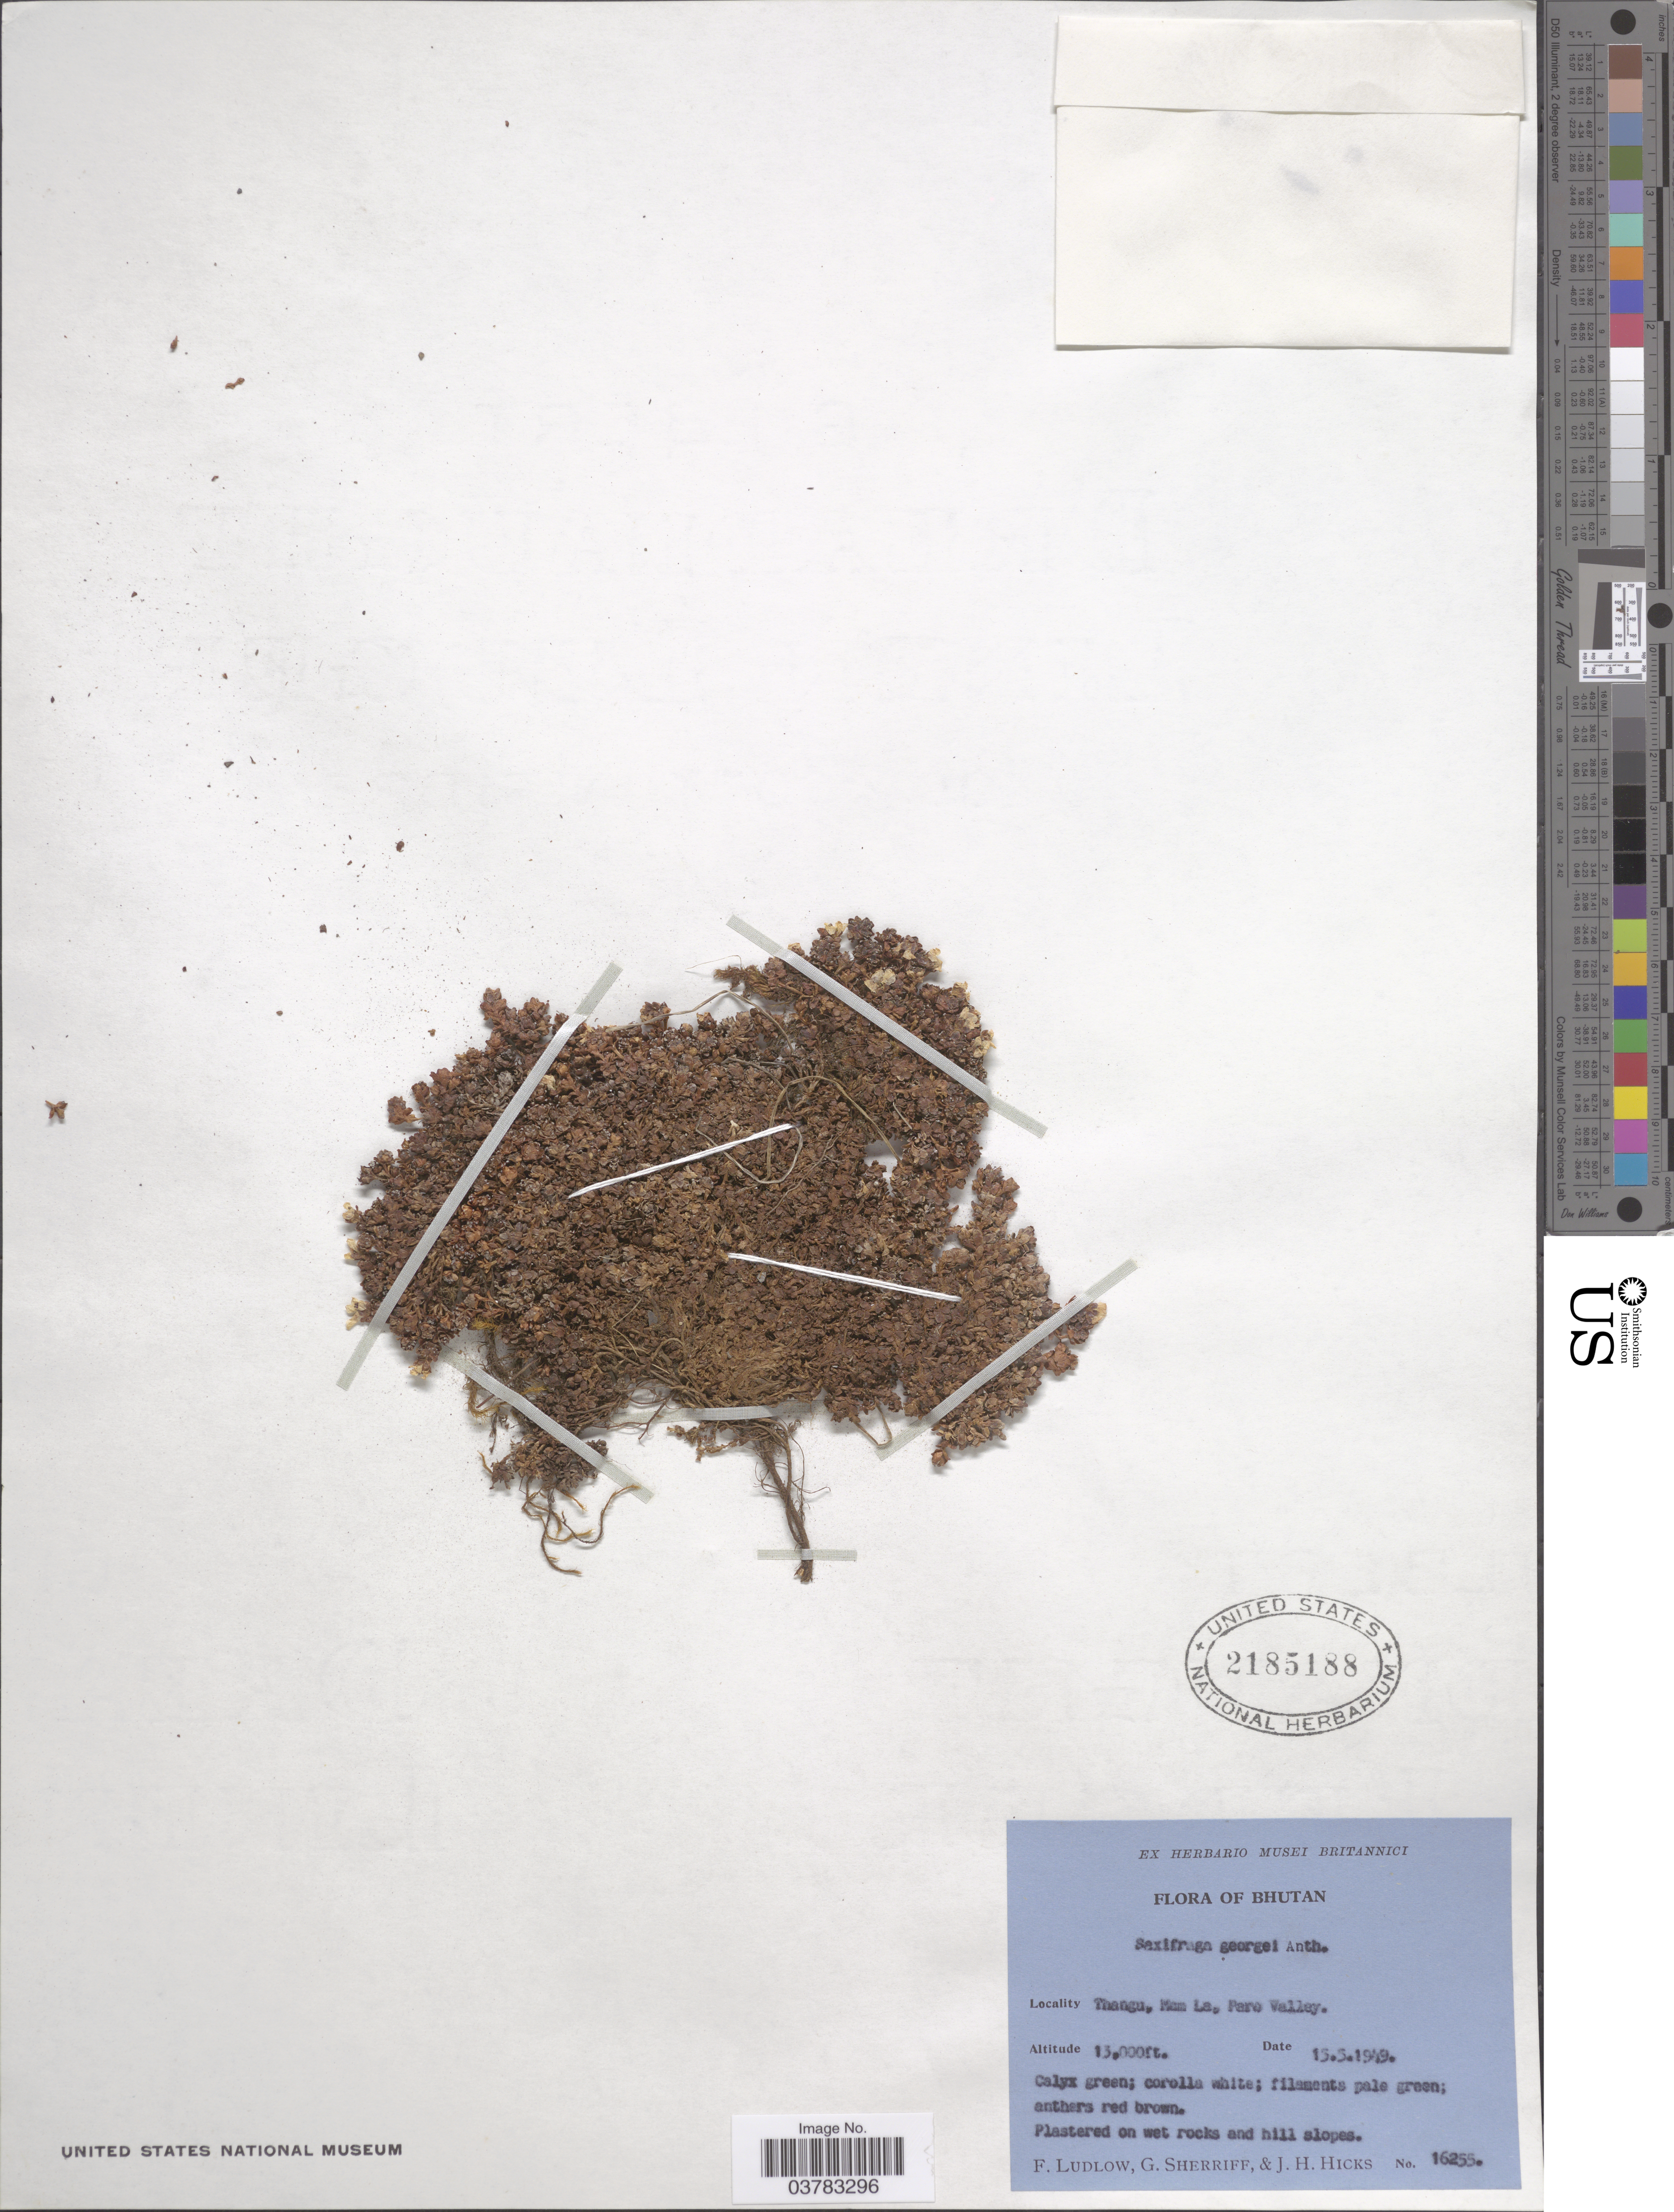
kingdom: Plantae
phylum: Tracheophyta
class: Magnoliopsida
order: Saxifragales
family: Saxifragaceae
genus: Saxifraga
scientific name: Saxifraga georgei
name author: J. Anthony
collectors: F. Ludlow, G. Sherriff & J. H. Hicks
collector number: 16255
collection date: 1949-05-15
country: Bhutan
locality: Thangu, Mam La, Paro Valley.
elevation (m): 3962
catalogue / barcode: US 2185188